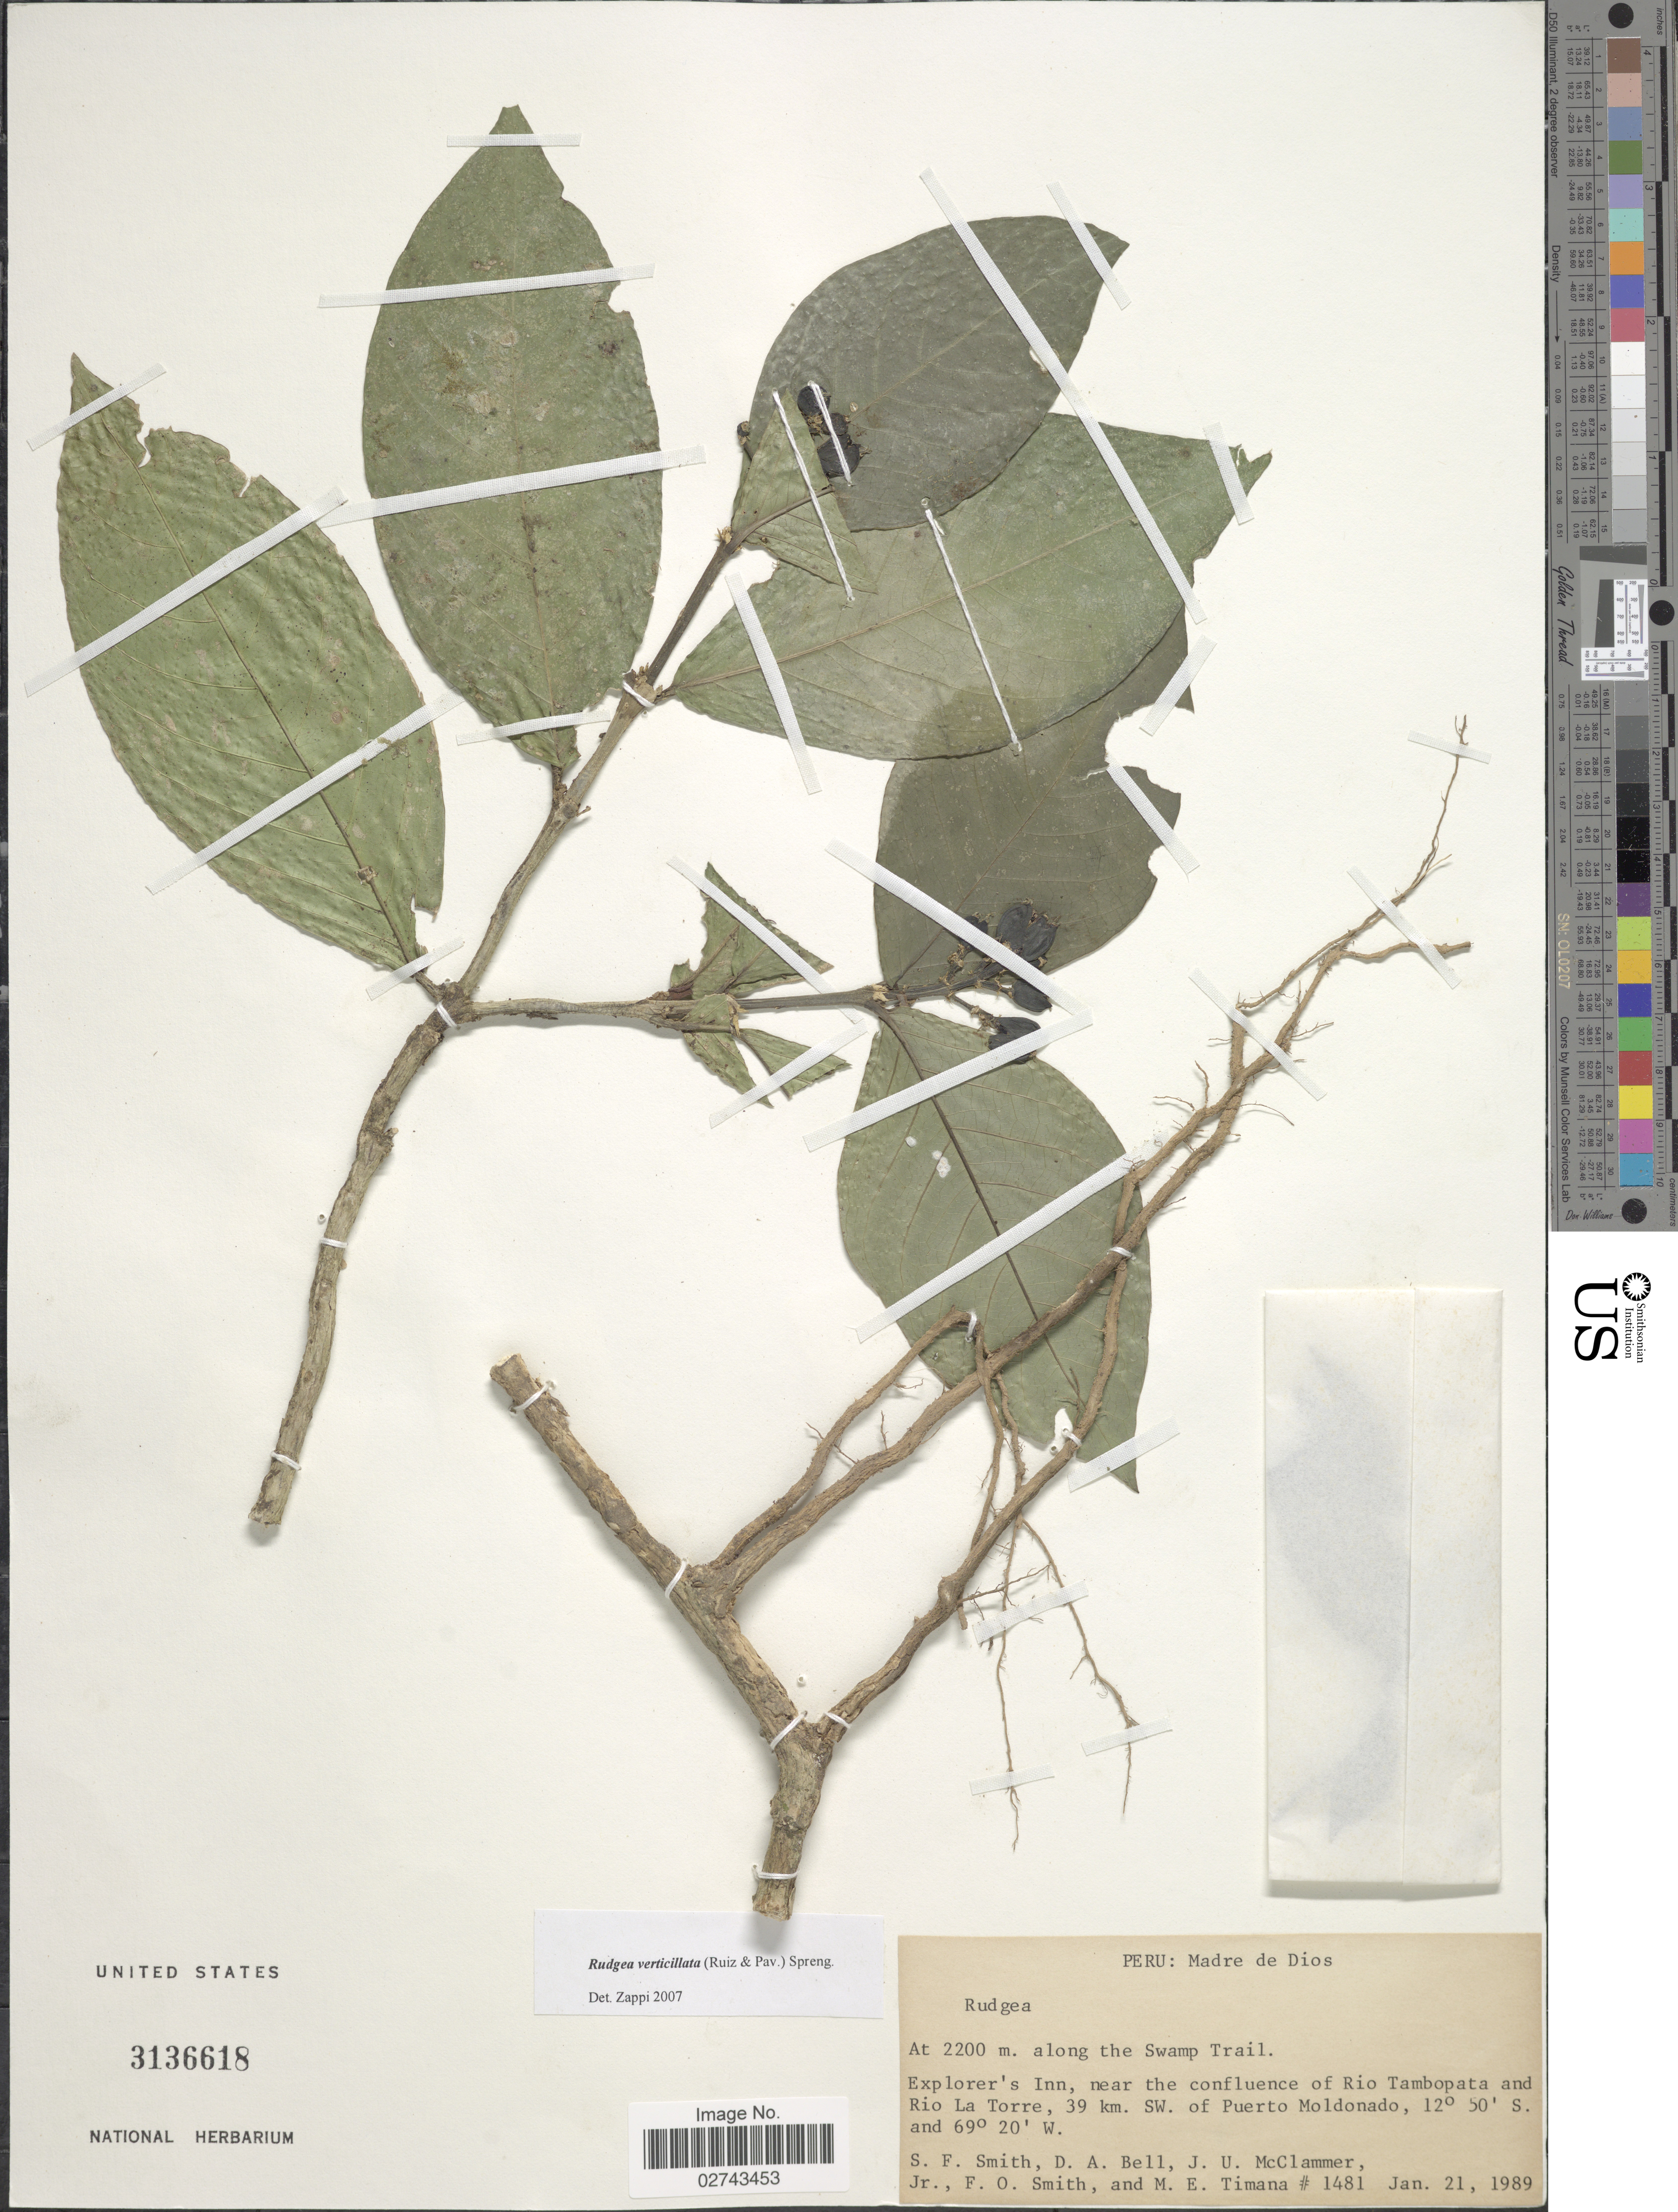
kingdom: Plantae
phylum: Tracheophyta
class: Magnoliopsida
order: Gentianales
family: Rubiaceae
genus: Rudgea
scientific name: Rudgea verticillata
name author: (Ruiz & Pav.) Spreng.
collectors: S.F. Smith, D. A. Bell, J. McClammer & F. Smith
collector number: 1481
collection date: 1989-01-21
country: Peru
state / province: Madre de Dios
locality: Along the Swamp Trail, Explorer's Inn, near the confluence of Rio Tambopata and Rio La Torre, 39 km. SW. of Puerto Moldonado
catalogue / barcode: US 3136618